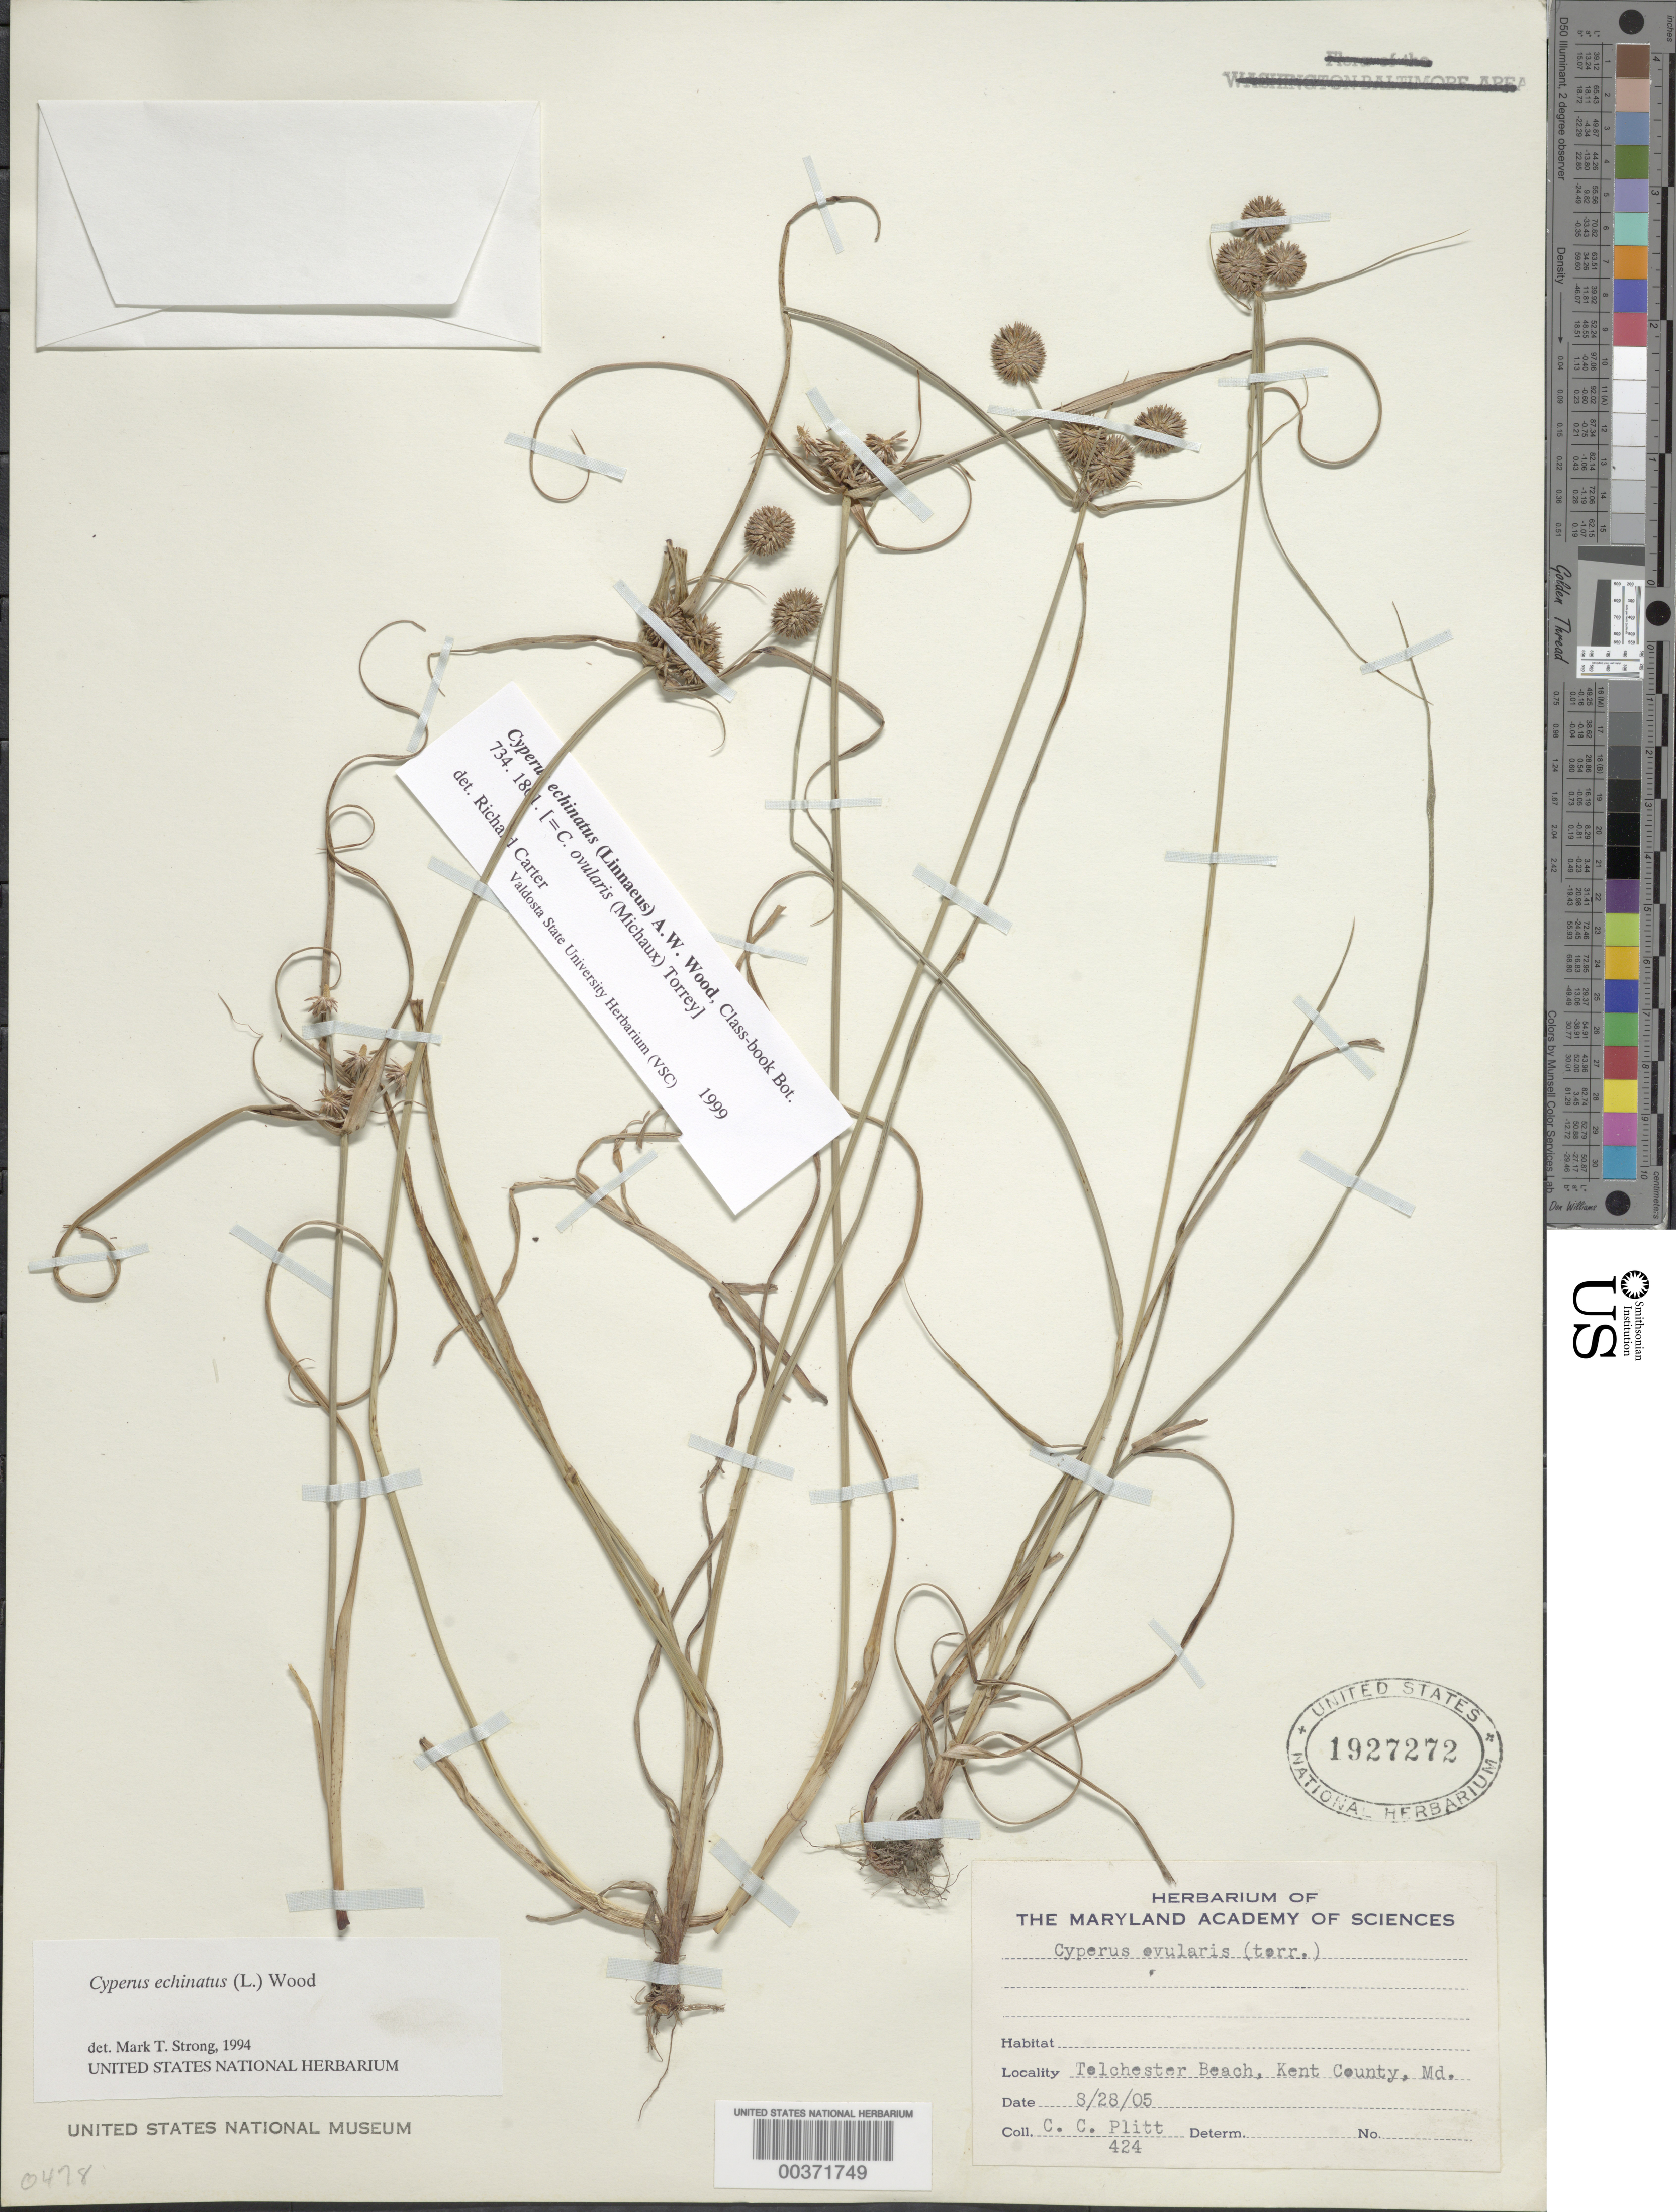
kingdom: Plantae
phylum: Tracheophyta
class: Liliopsida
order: Poales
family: Cyperaceae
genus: Cyperus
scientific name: Cyperus echinatus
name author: (L.) Alph. Wood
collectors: C. Plitt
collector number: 424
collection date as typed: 28 Aug 1905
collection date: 1905-08-28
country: United States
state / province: Maryland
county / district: Kent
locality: Tolchester beach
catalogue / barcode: US 1927272